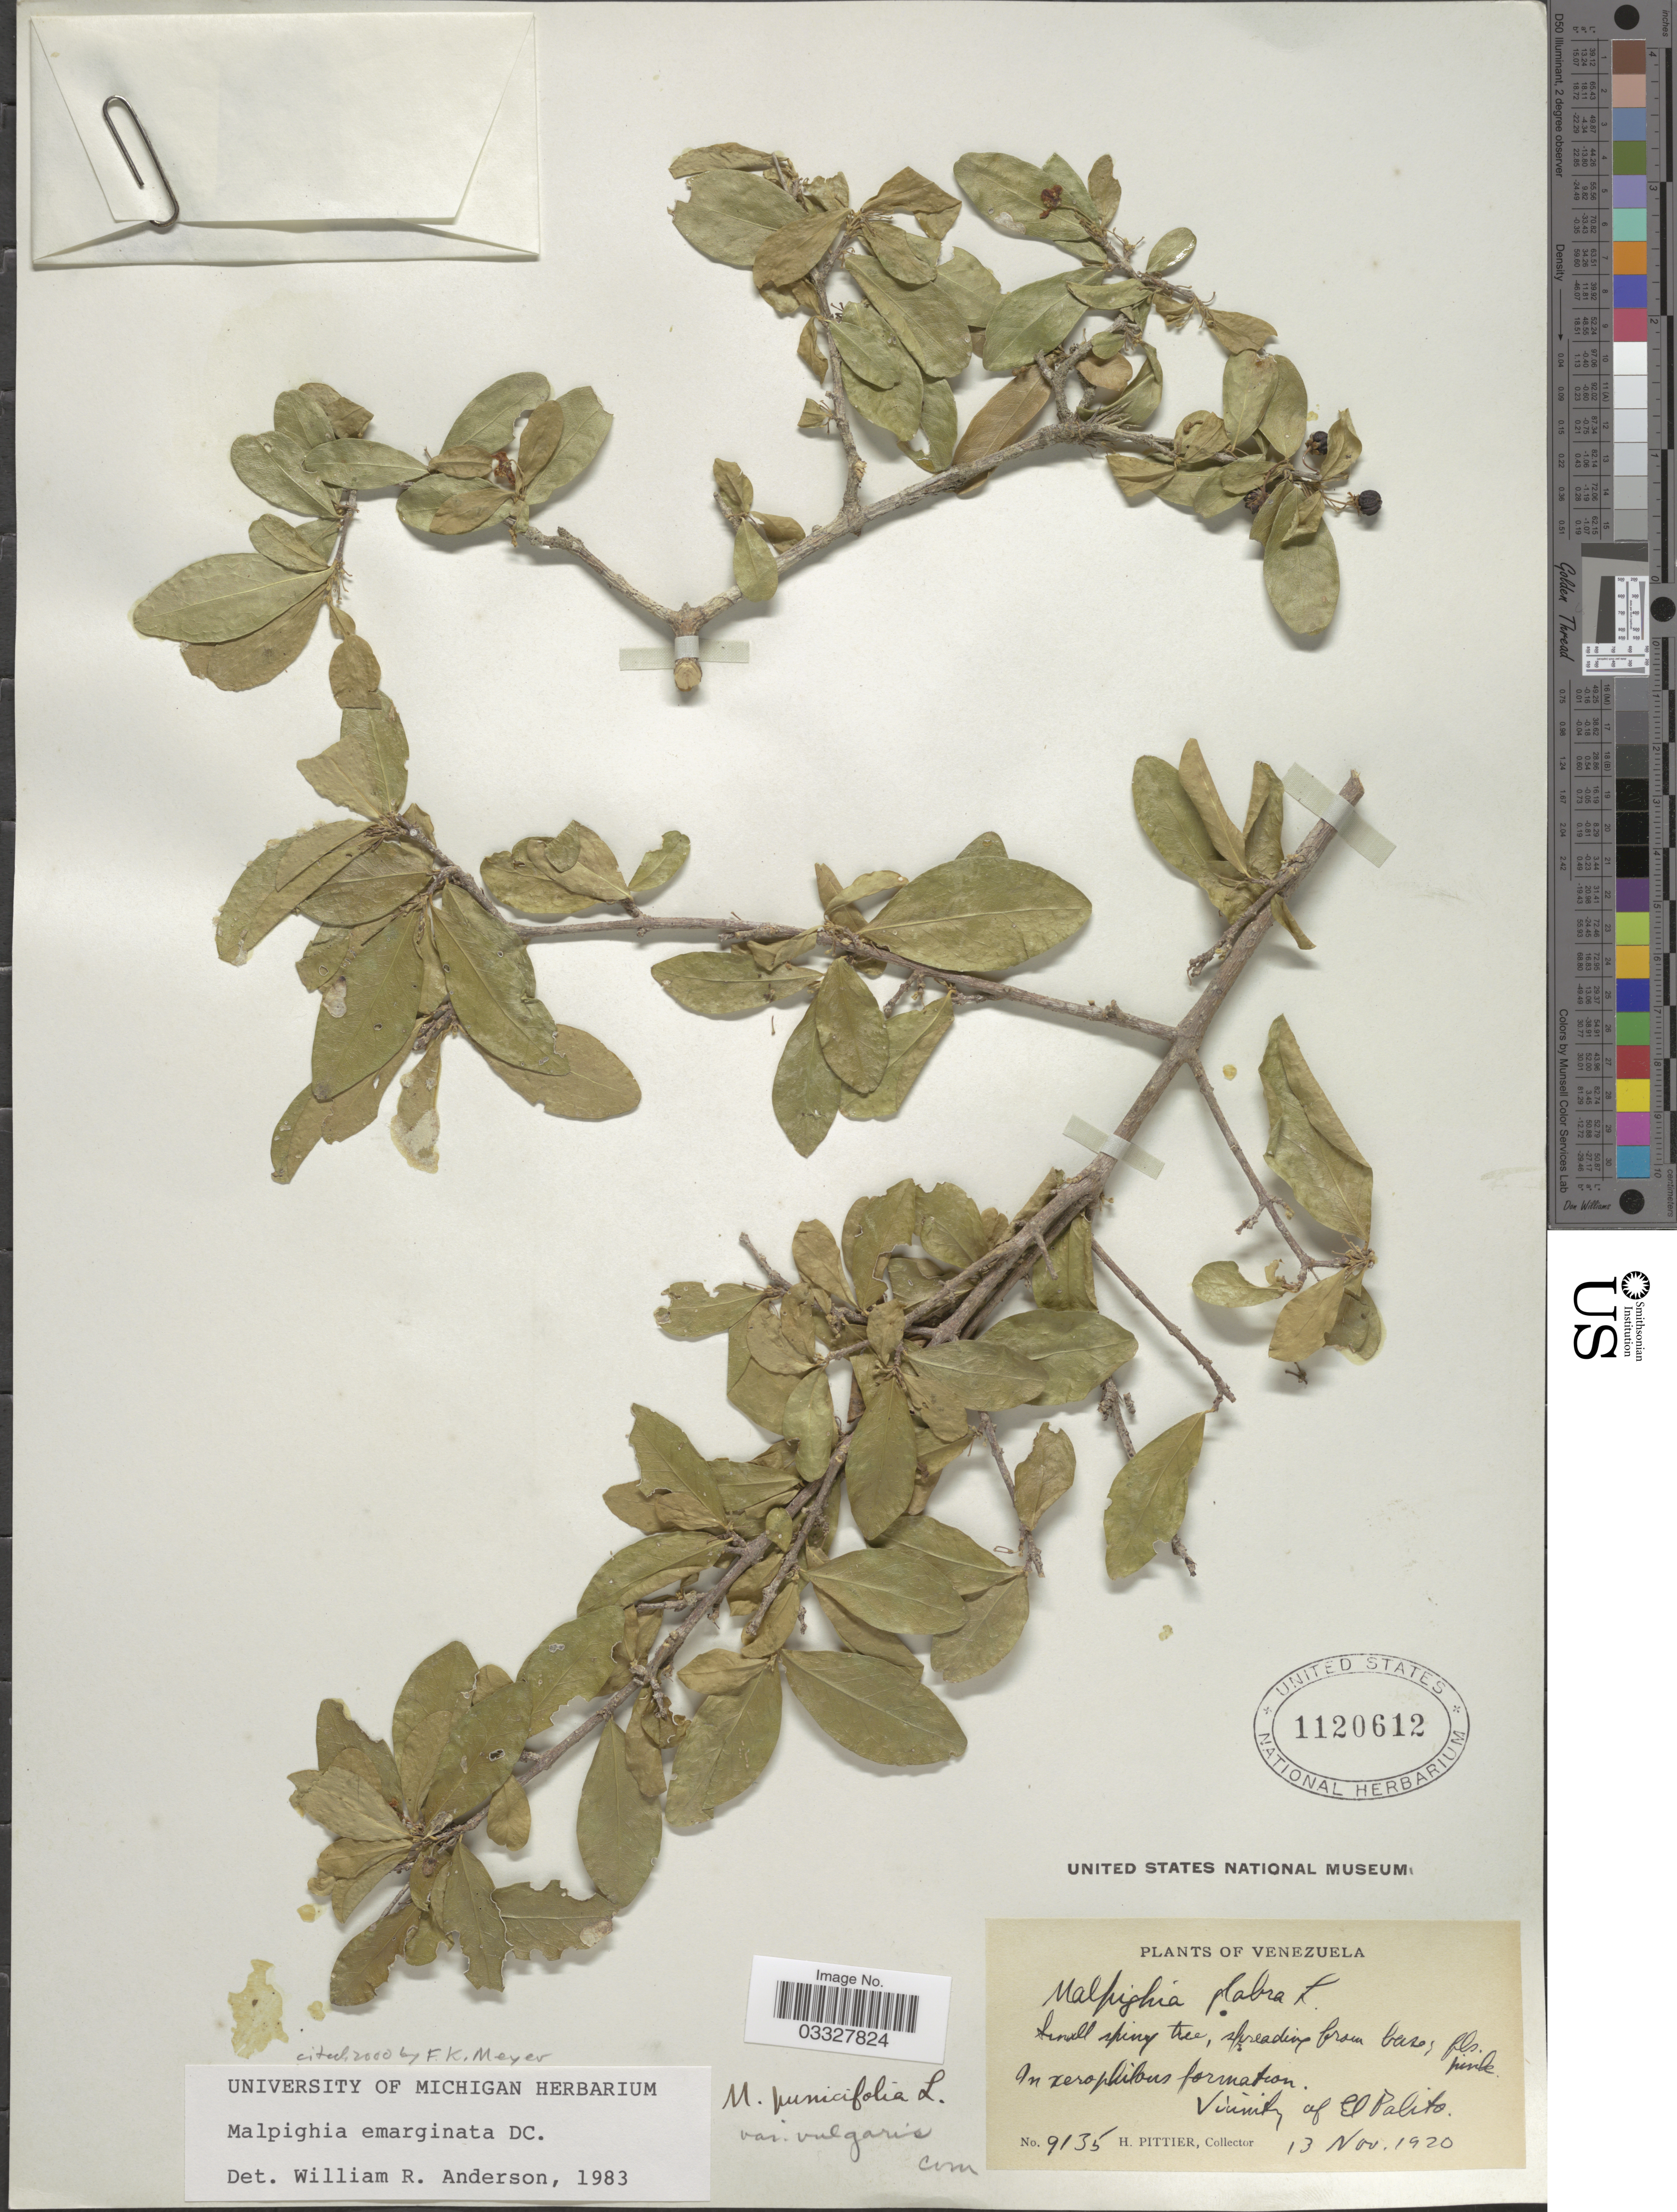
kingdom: Plantae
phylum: Tracheophyta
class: Magnoliopsida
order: Malpighiales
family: Malpighiaceae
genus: Malpighia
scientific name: Malpighia emarginata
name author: DC.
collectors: H. F. Pittier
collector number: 9135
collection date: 1920-11-13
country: Venezuela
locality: Vicinity of El Palito.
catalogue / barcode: US 1120612